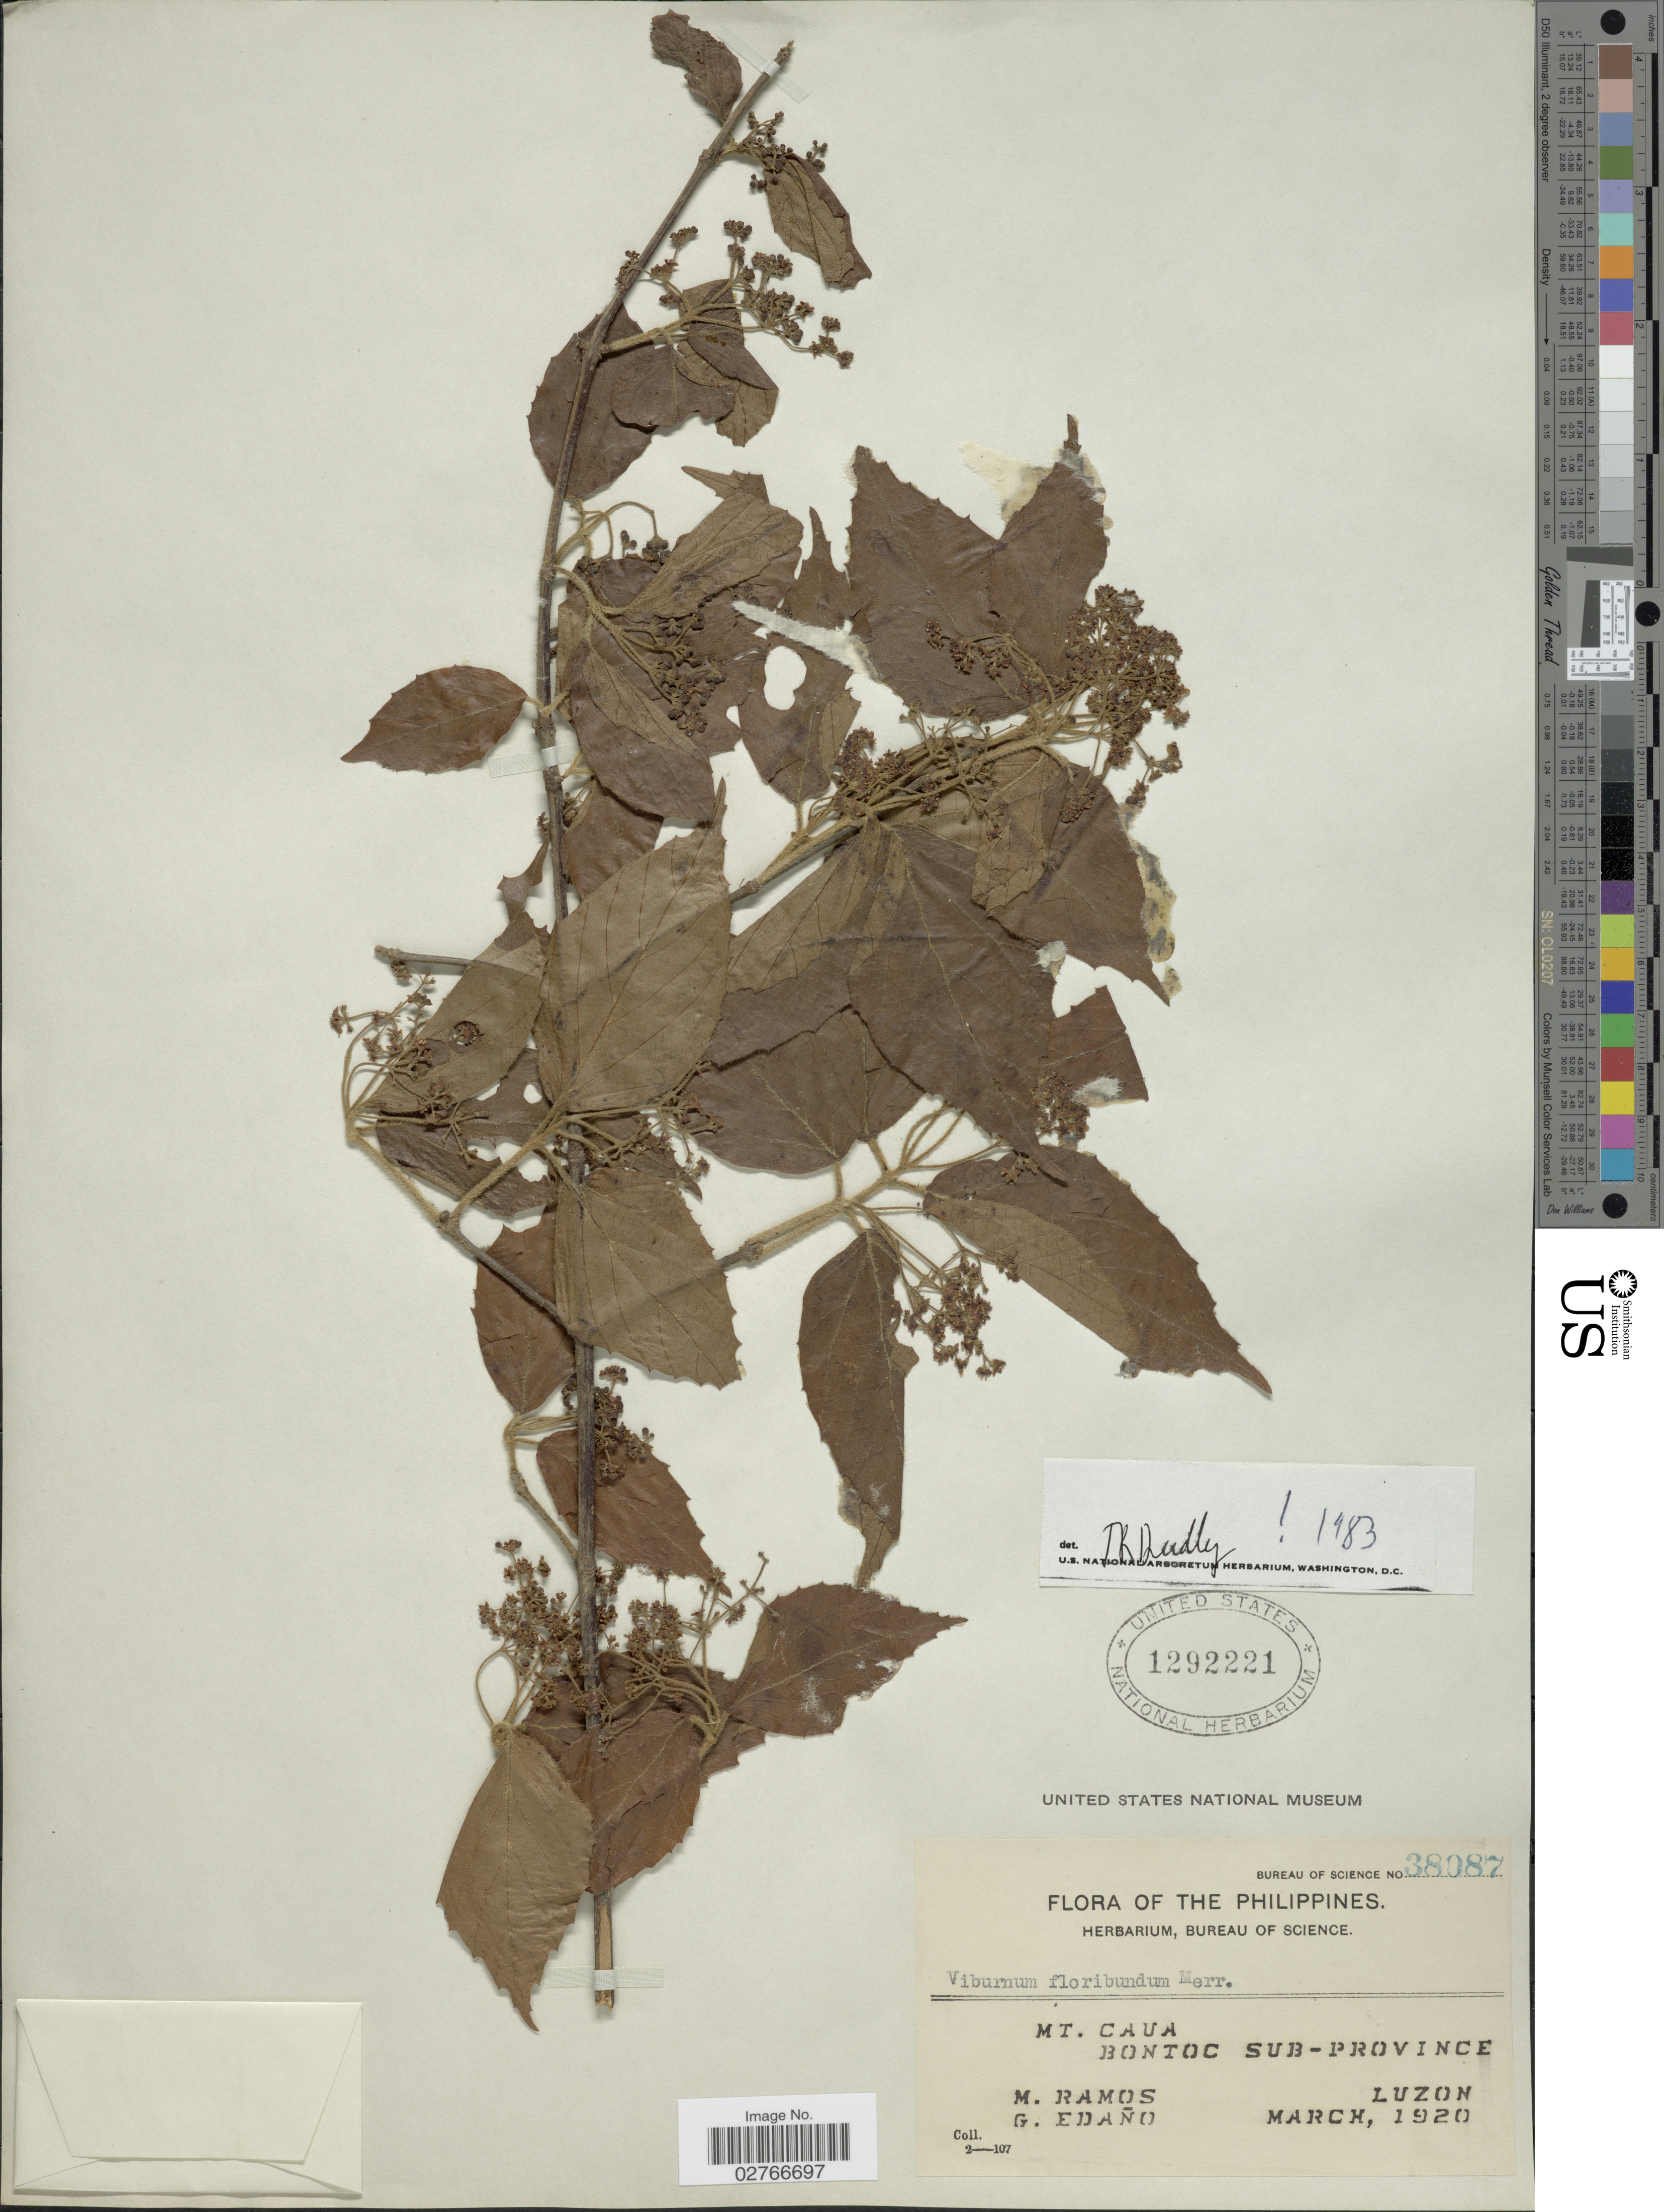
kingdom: Plantae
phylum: Tracheophyta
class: Magnoliopsida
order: Dipsacales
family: Viburnaceae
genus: Viburnum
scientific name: Viburnum floribundum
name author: Merr.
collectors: M. Ramos & G. Edaño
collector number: Bureau of Science 38087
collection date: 1920-03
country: Philippines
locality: Mt. Caua, Bontoc Sub-Province, Luzon.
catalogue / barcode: US 1292221